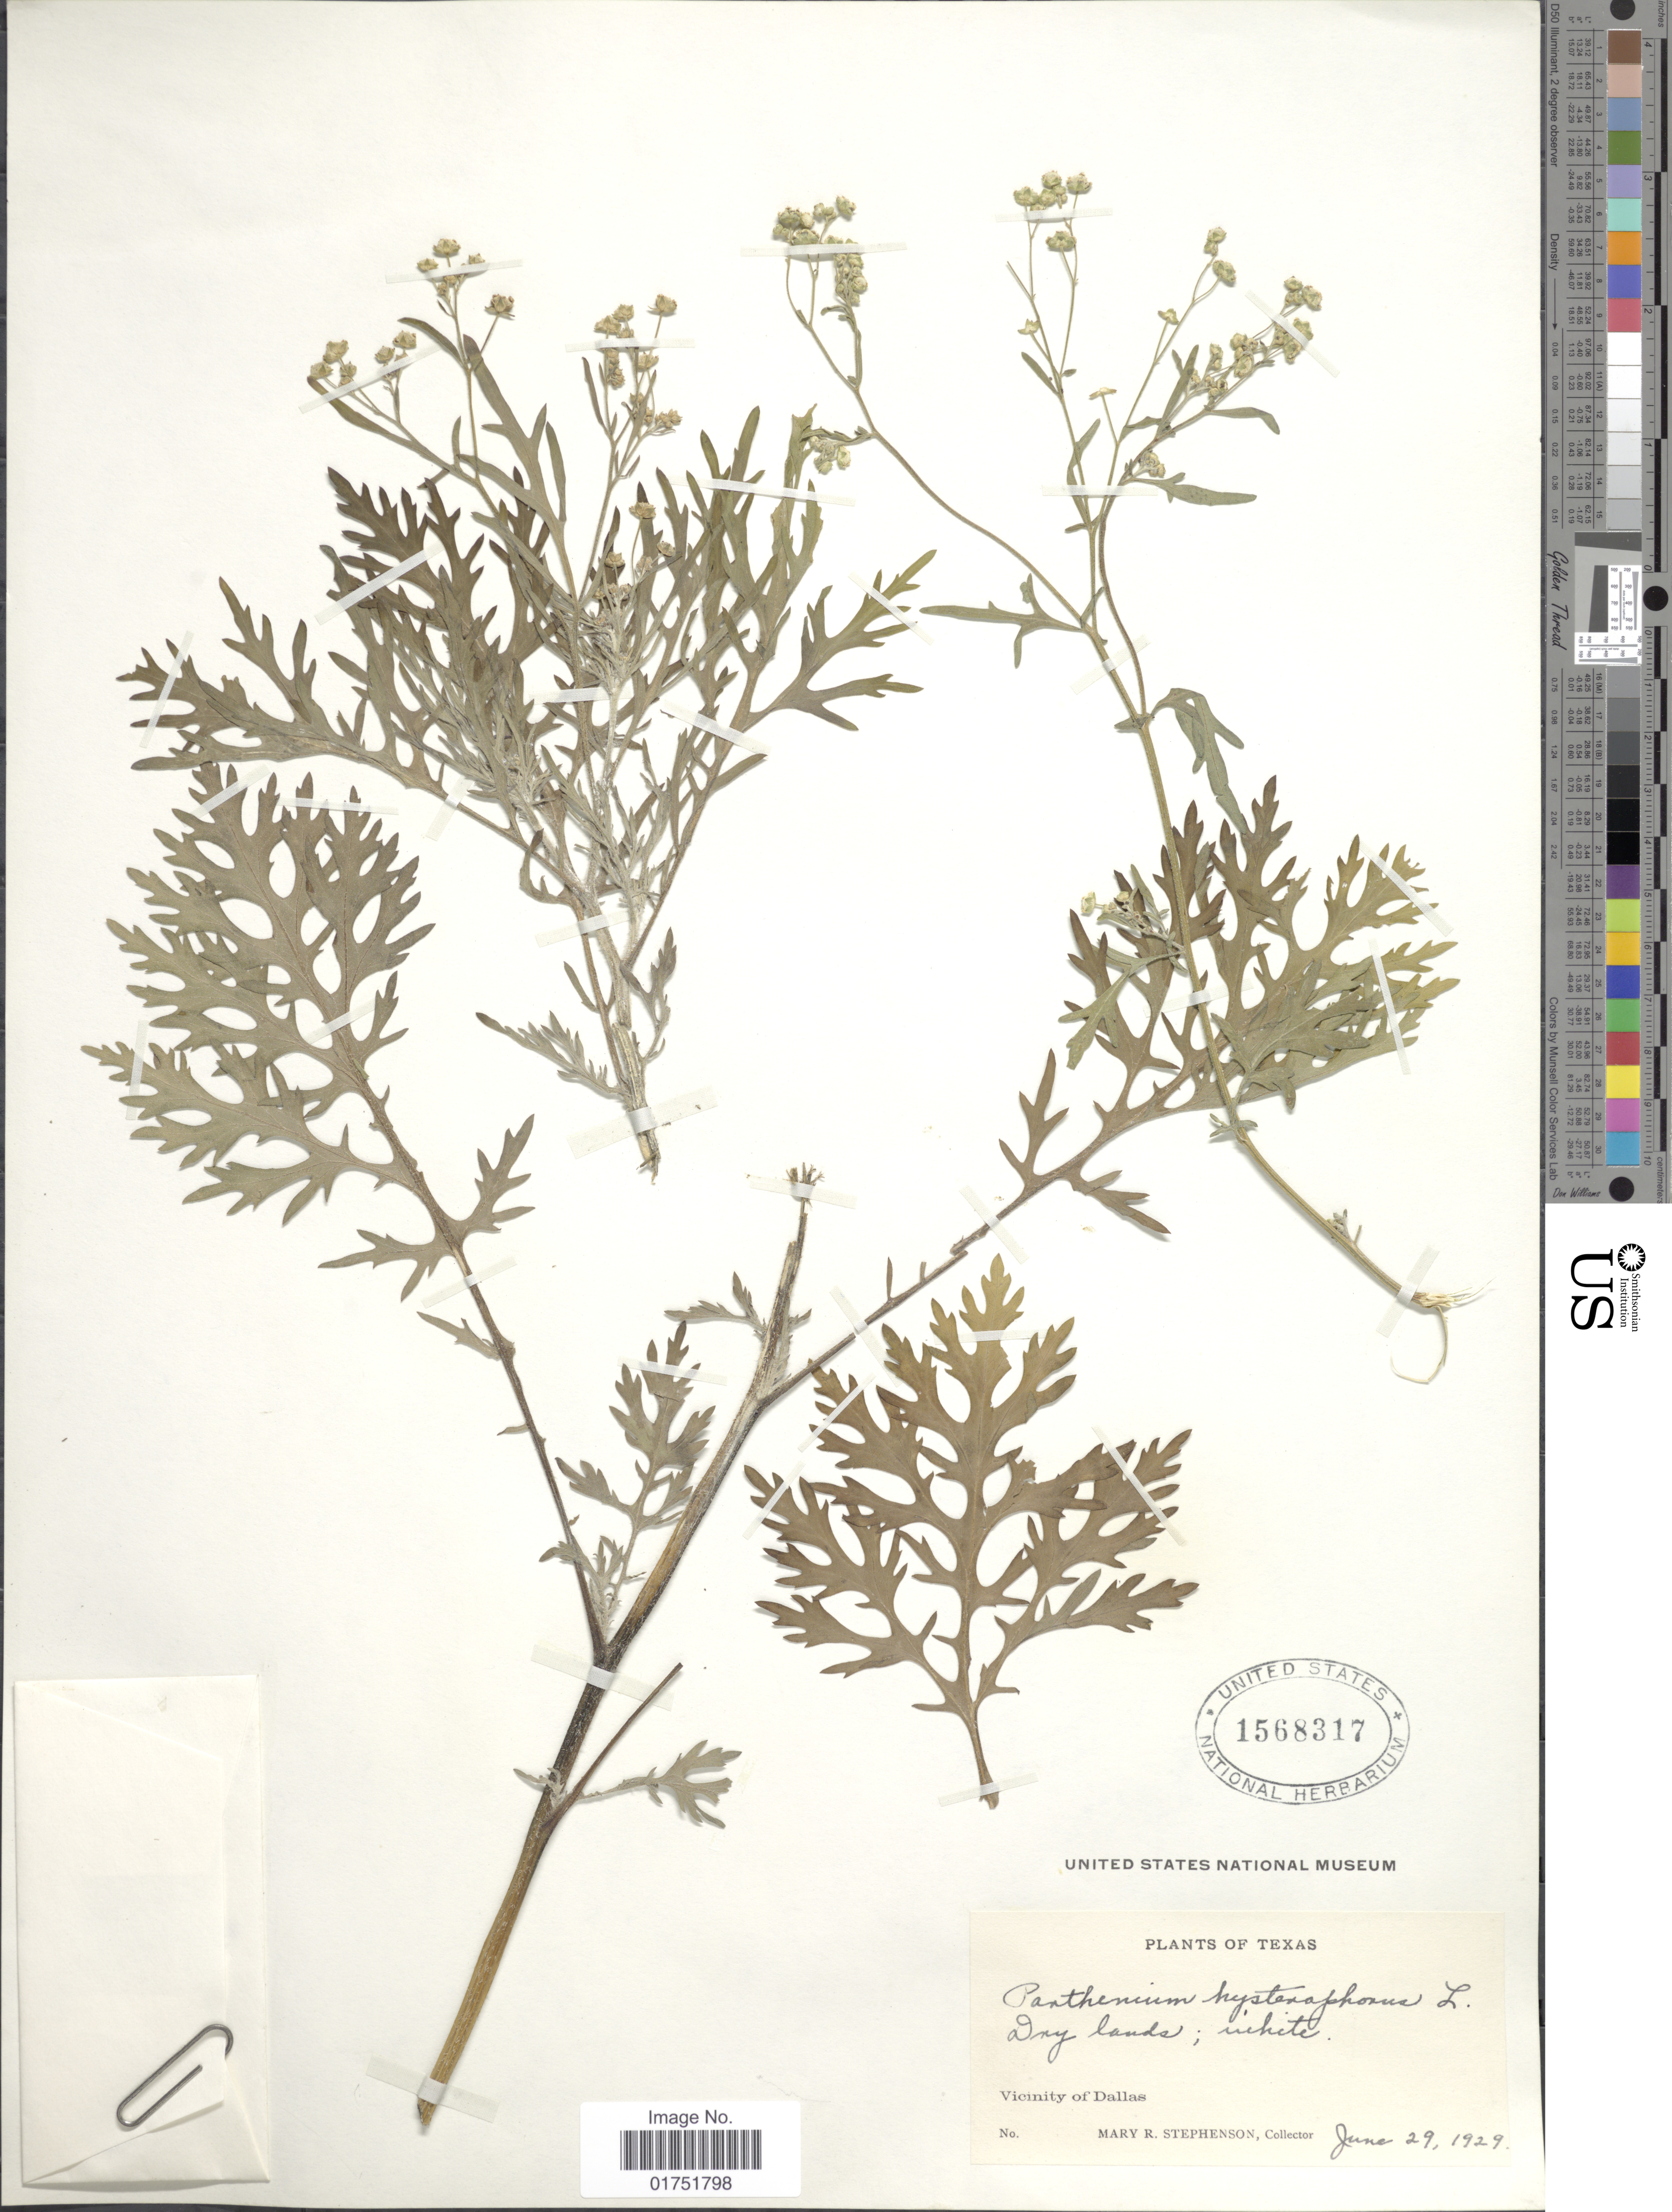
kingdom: Plantae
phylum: Tracheophyta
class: Magnoliopsida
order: Asterales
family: Asteraceae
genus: Parthenium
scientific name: Parthenium hysterophorus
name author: L.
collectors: M. Stephenson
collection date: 1929-06-29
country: United States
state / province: Texas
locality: Vicinity of Dallas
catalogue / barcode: US 1568317